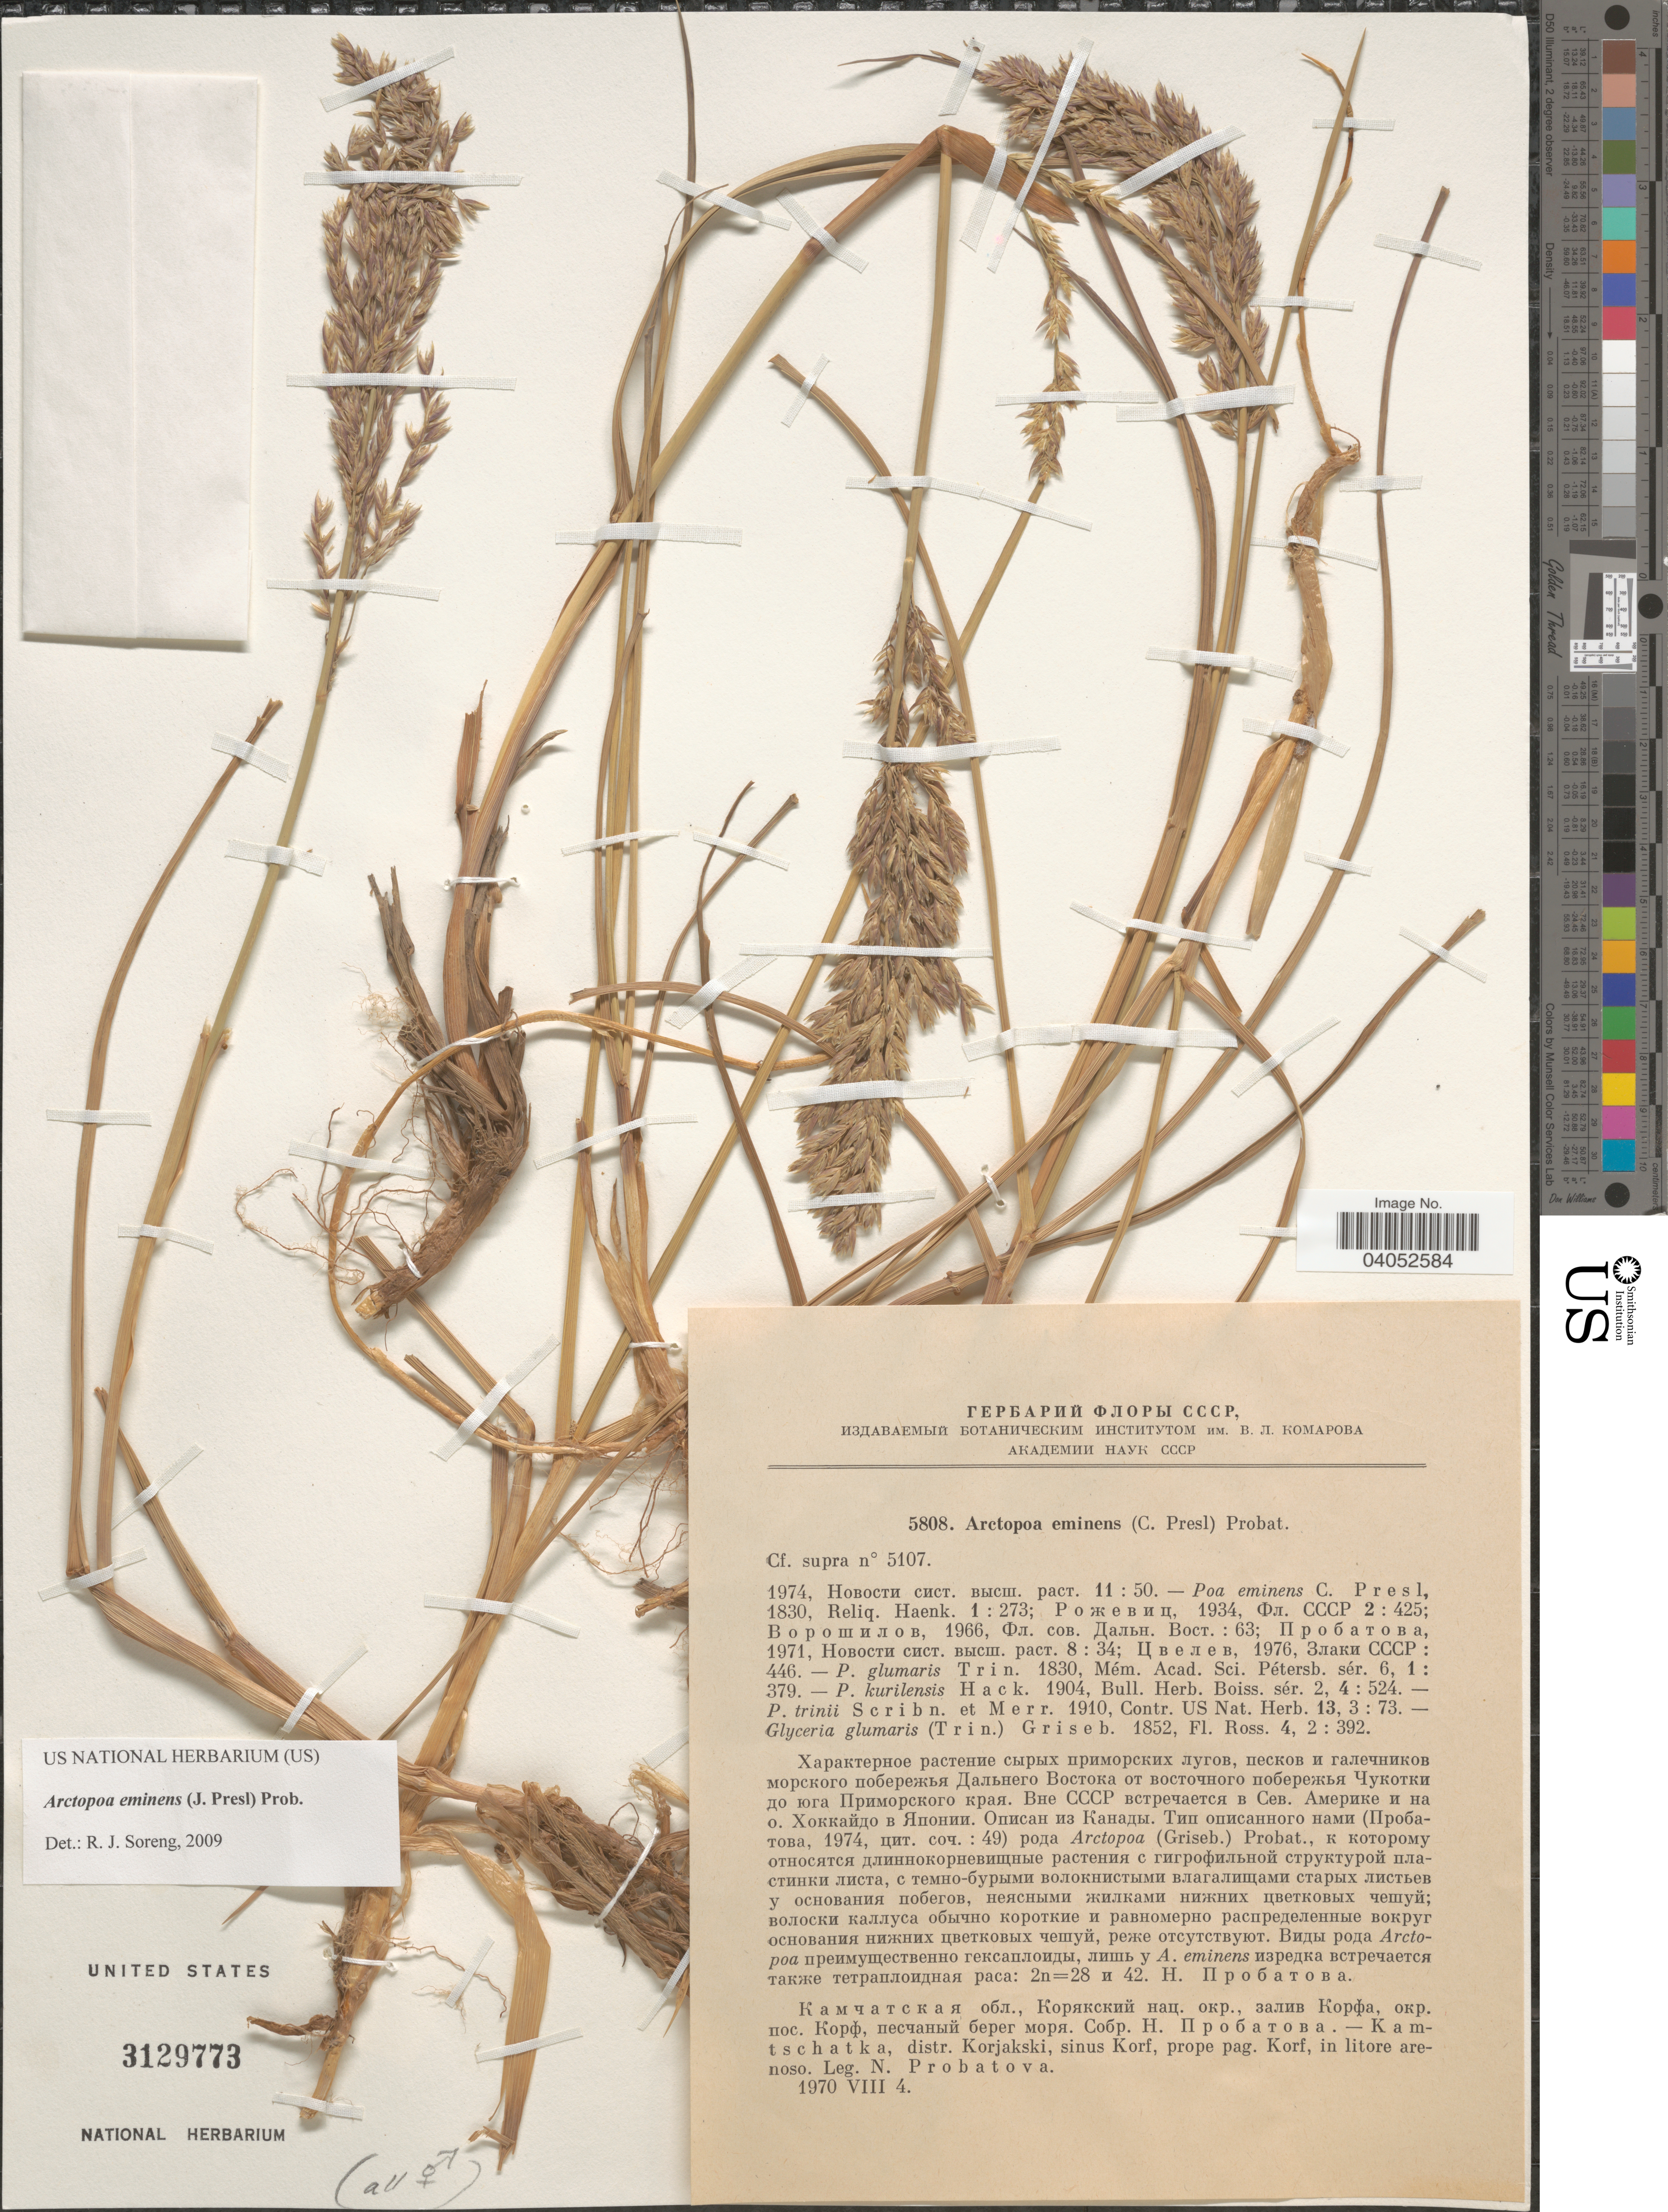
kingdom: Plantae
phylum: Tracheophyta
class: Liliopsida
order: Poales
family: Poaceae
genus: Arctopoa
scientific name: Arctopoa eminens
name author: (J. Presl) Prob.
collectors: N. S. Probatova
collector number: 5808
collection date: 1970-08-04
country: Russian Federation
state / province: Kamchatka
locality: Kamtschatka, distr. Korjakski, sinus Korf, prope pag. Korf, in litore arenoso.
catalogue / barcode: US 3129773